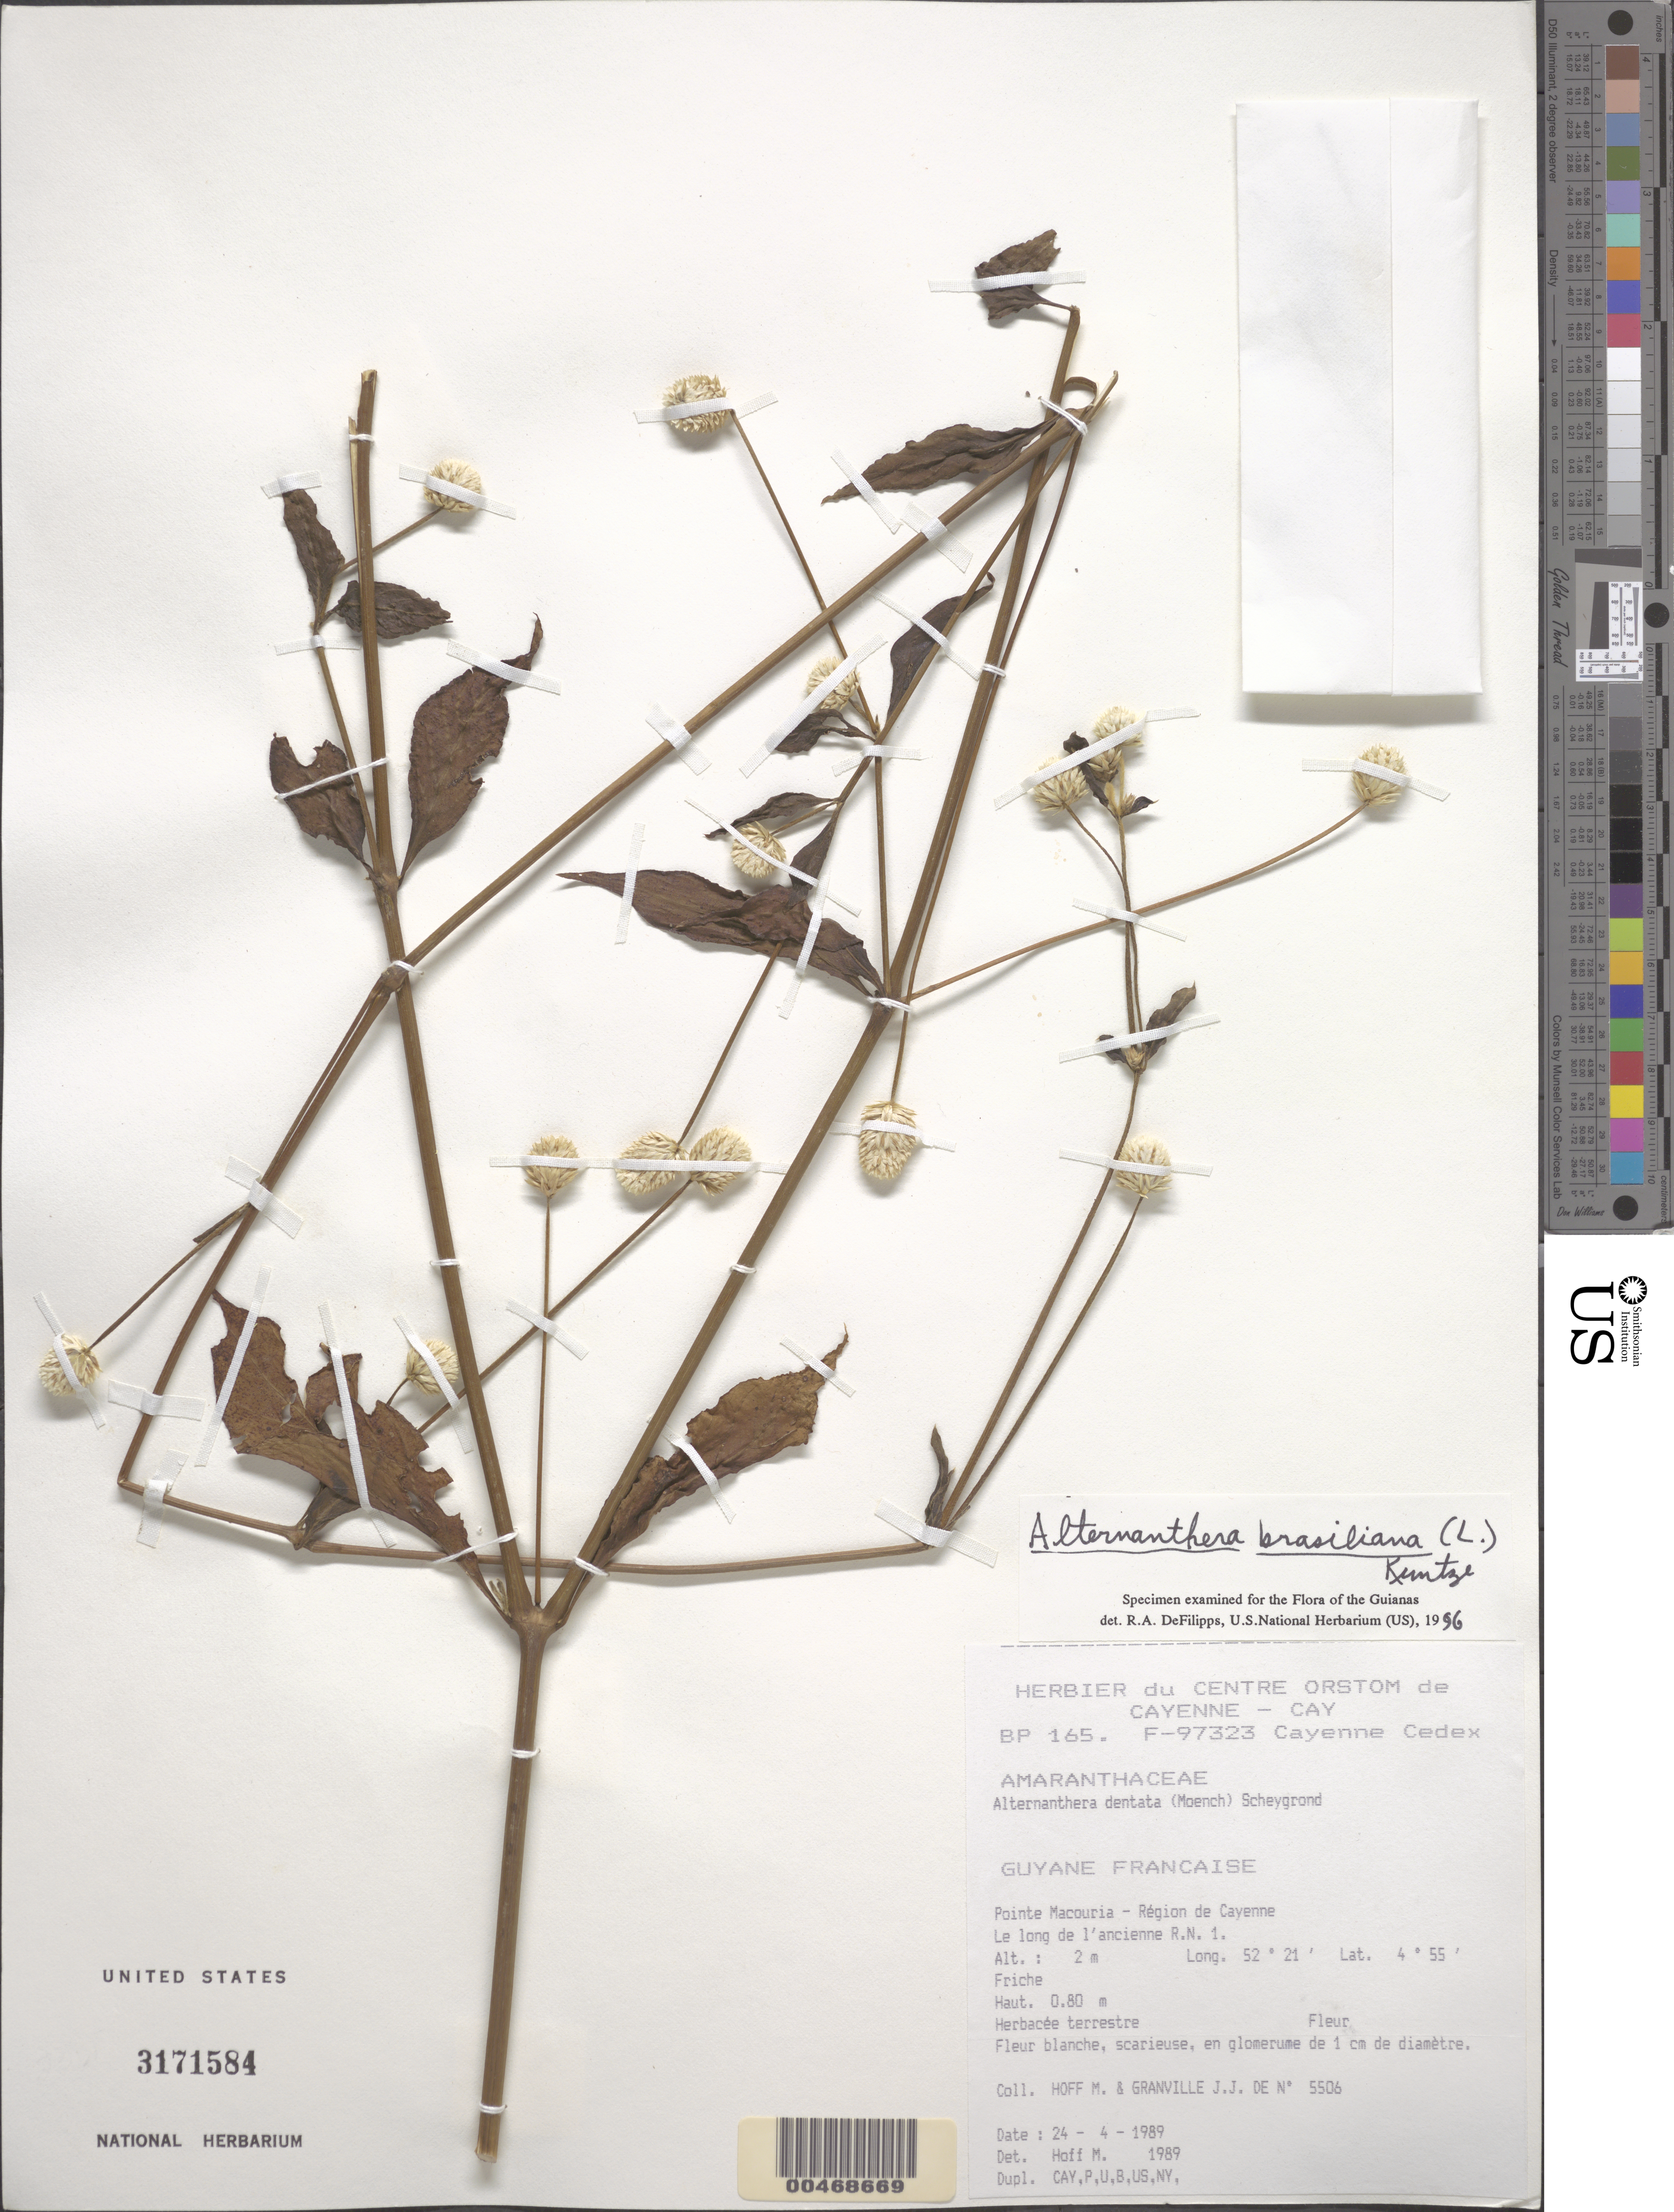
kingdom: Plantae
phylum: Tracheophyta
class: Magnoliopsida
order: Caryophyllales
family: Amaranthaceae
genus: Alternanthera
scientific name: Alternanthera brasiliana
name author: (L.) Kuntze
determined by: DeFilipps, R. A.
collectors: M. Hoff & J.-J. de Granville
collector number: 5506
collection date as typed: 24-Apr-89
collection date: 1989-04-24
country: French Guiana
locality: Pointe Macouria, région de Cayenne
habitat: Fallow ground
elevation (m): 2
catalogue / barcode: US 3171584